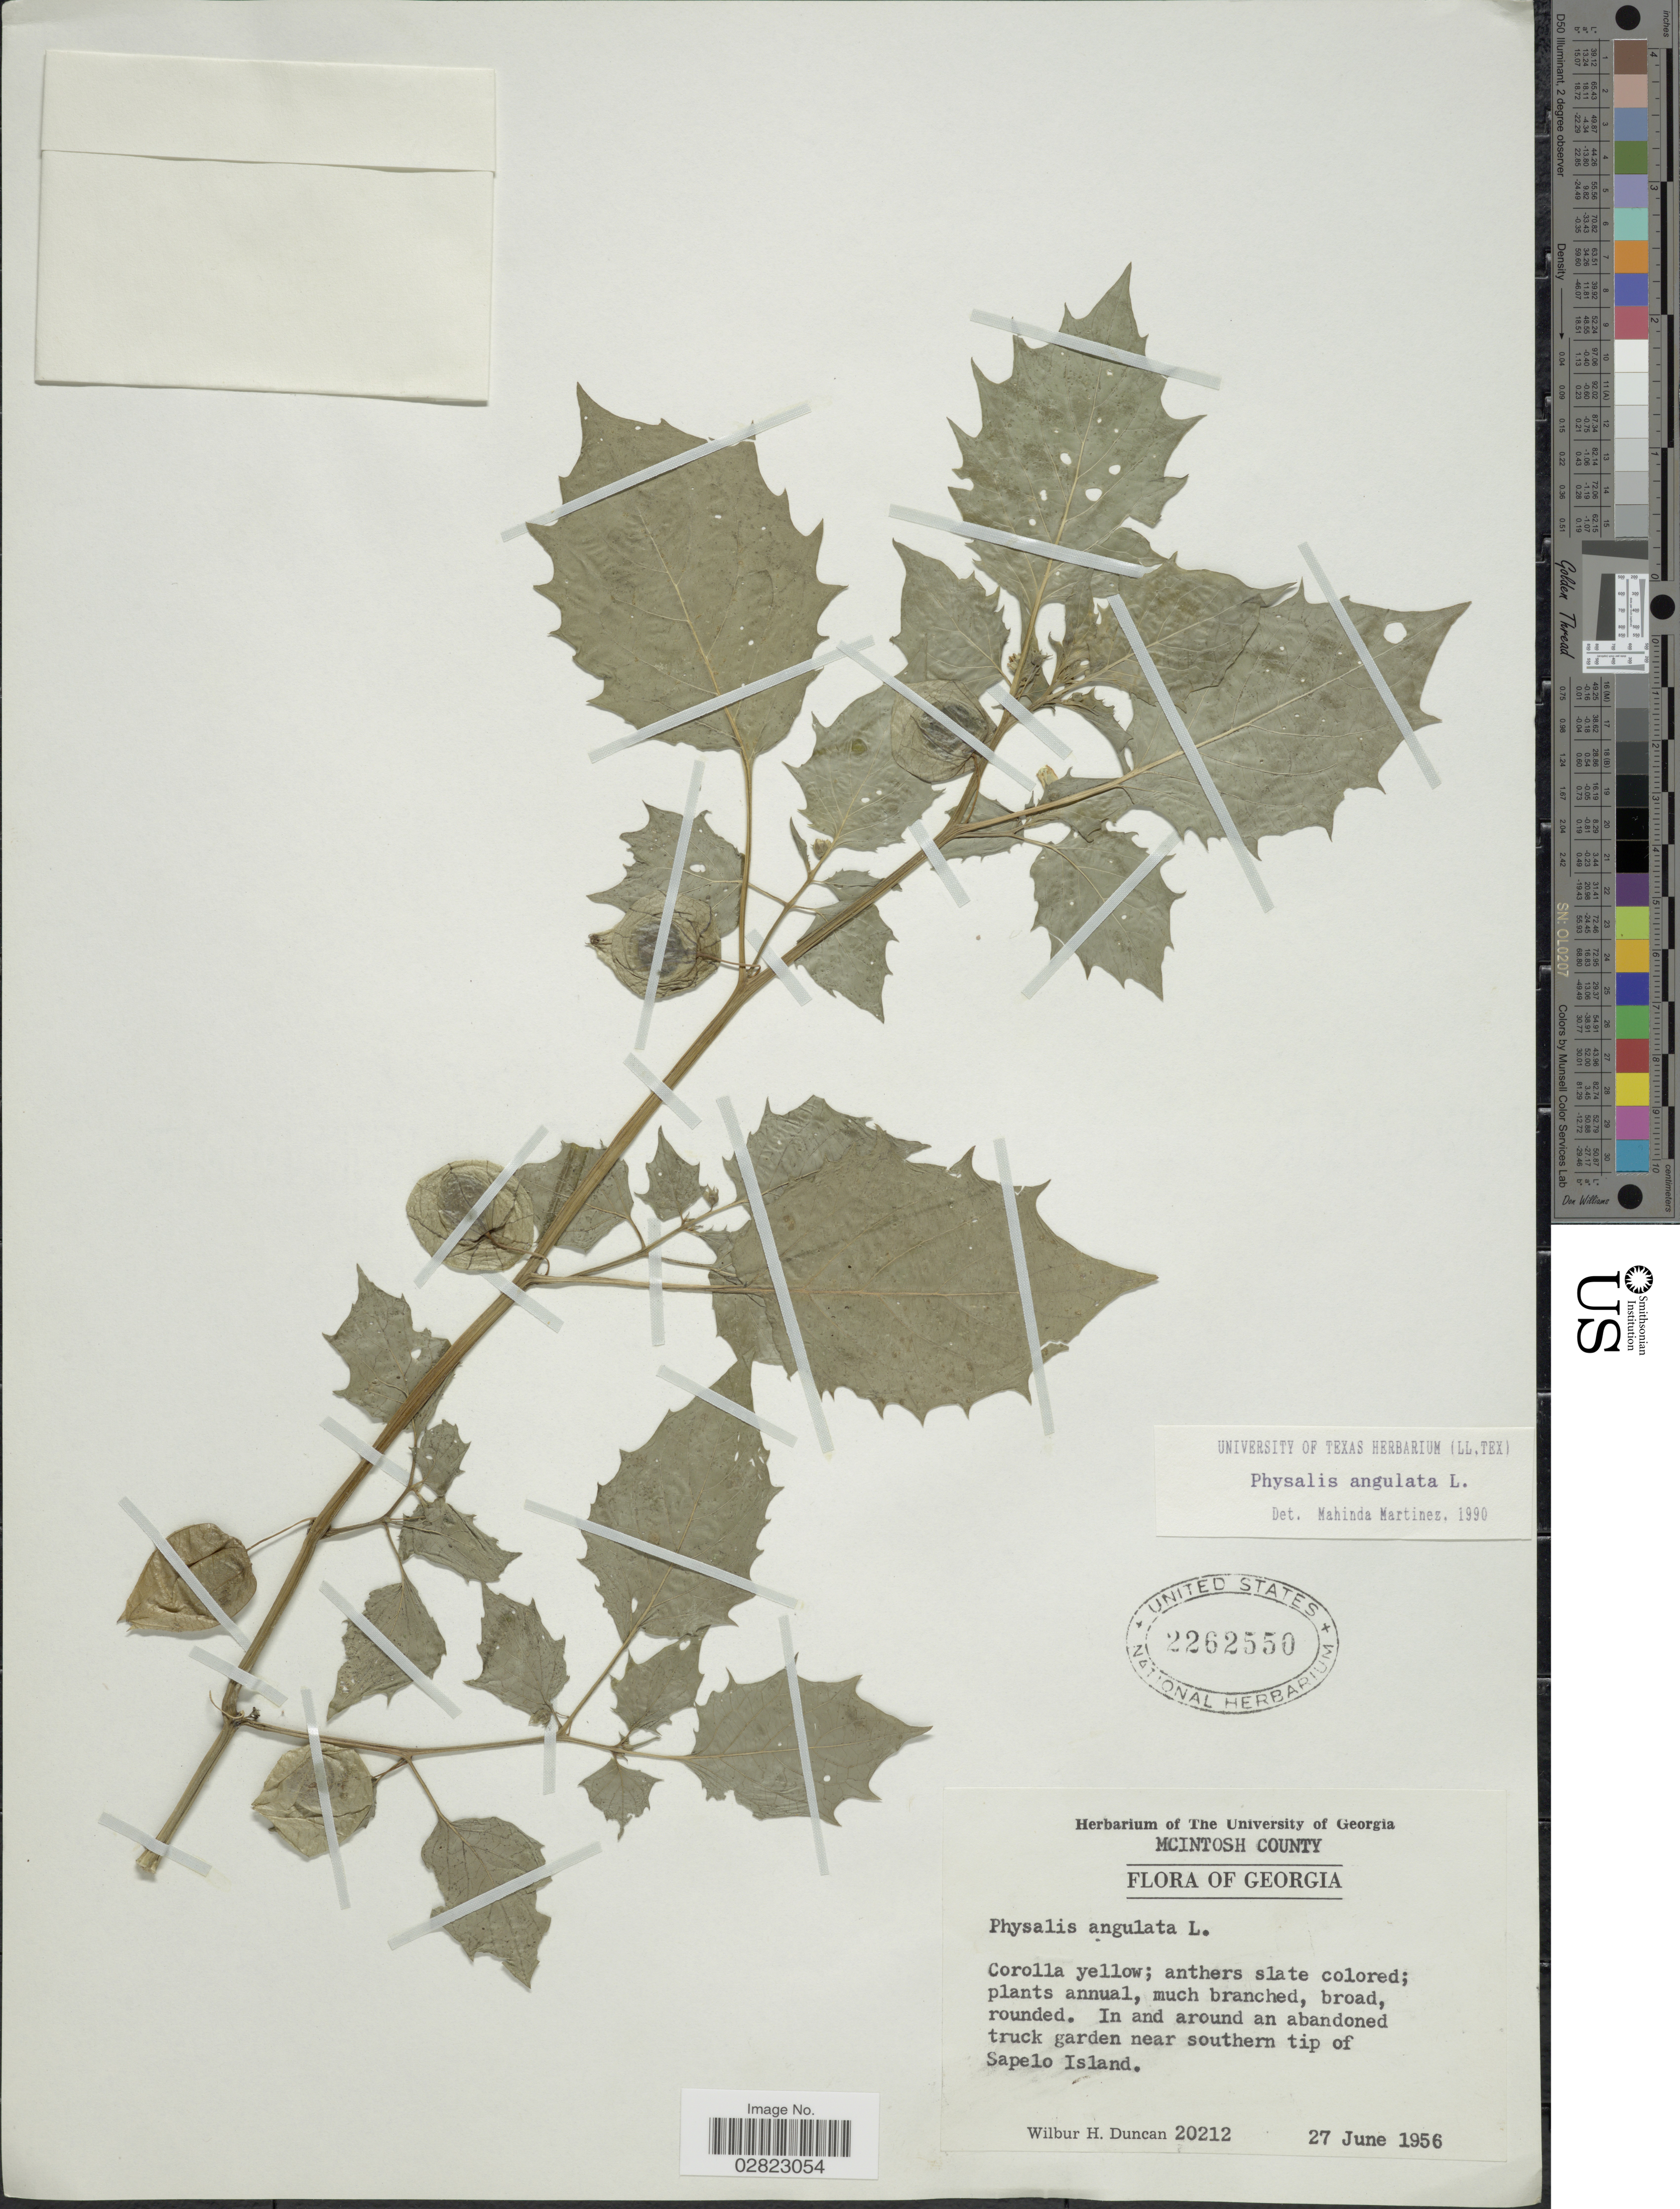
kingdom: Plantae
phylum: Tracheophyta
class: Magnoliopsida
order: Solanales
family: Solanaceae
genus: Physalis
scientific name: Physalis angulata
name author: L.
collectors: W. H. Duncan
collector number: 20212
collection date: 1956-06-27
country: United States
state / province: Georgia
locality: Mcintosh County. In and around an abandoned truck garden near southern tip of Sapelo Island.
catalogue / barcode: US 2262550